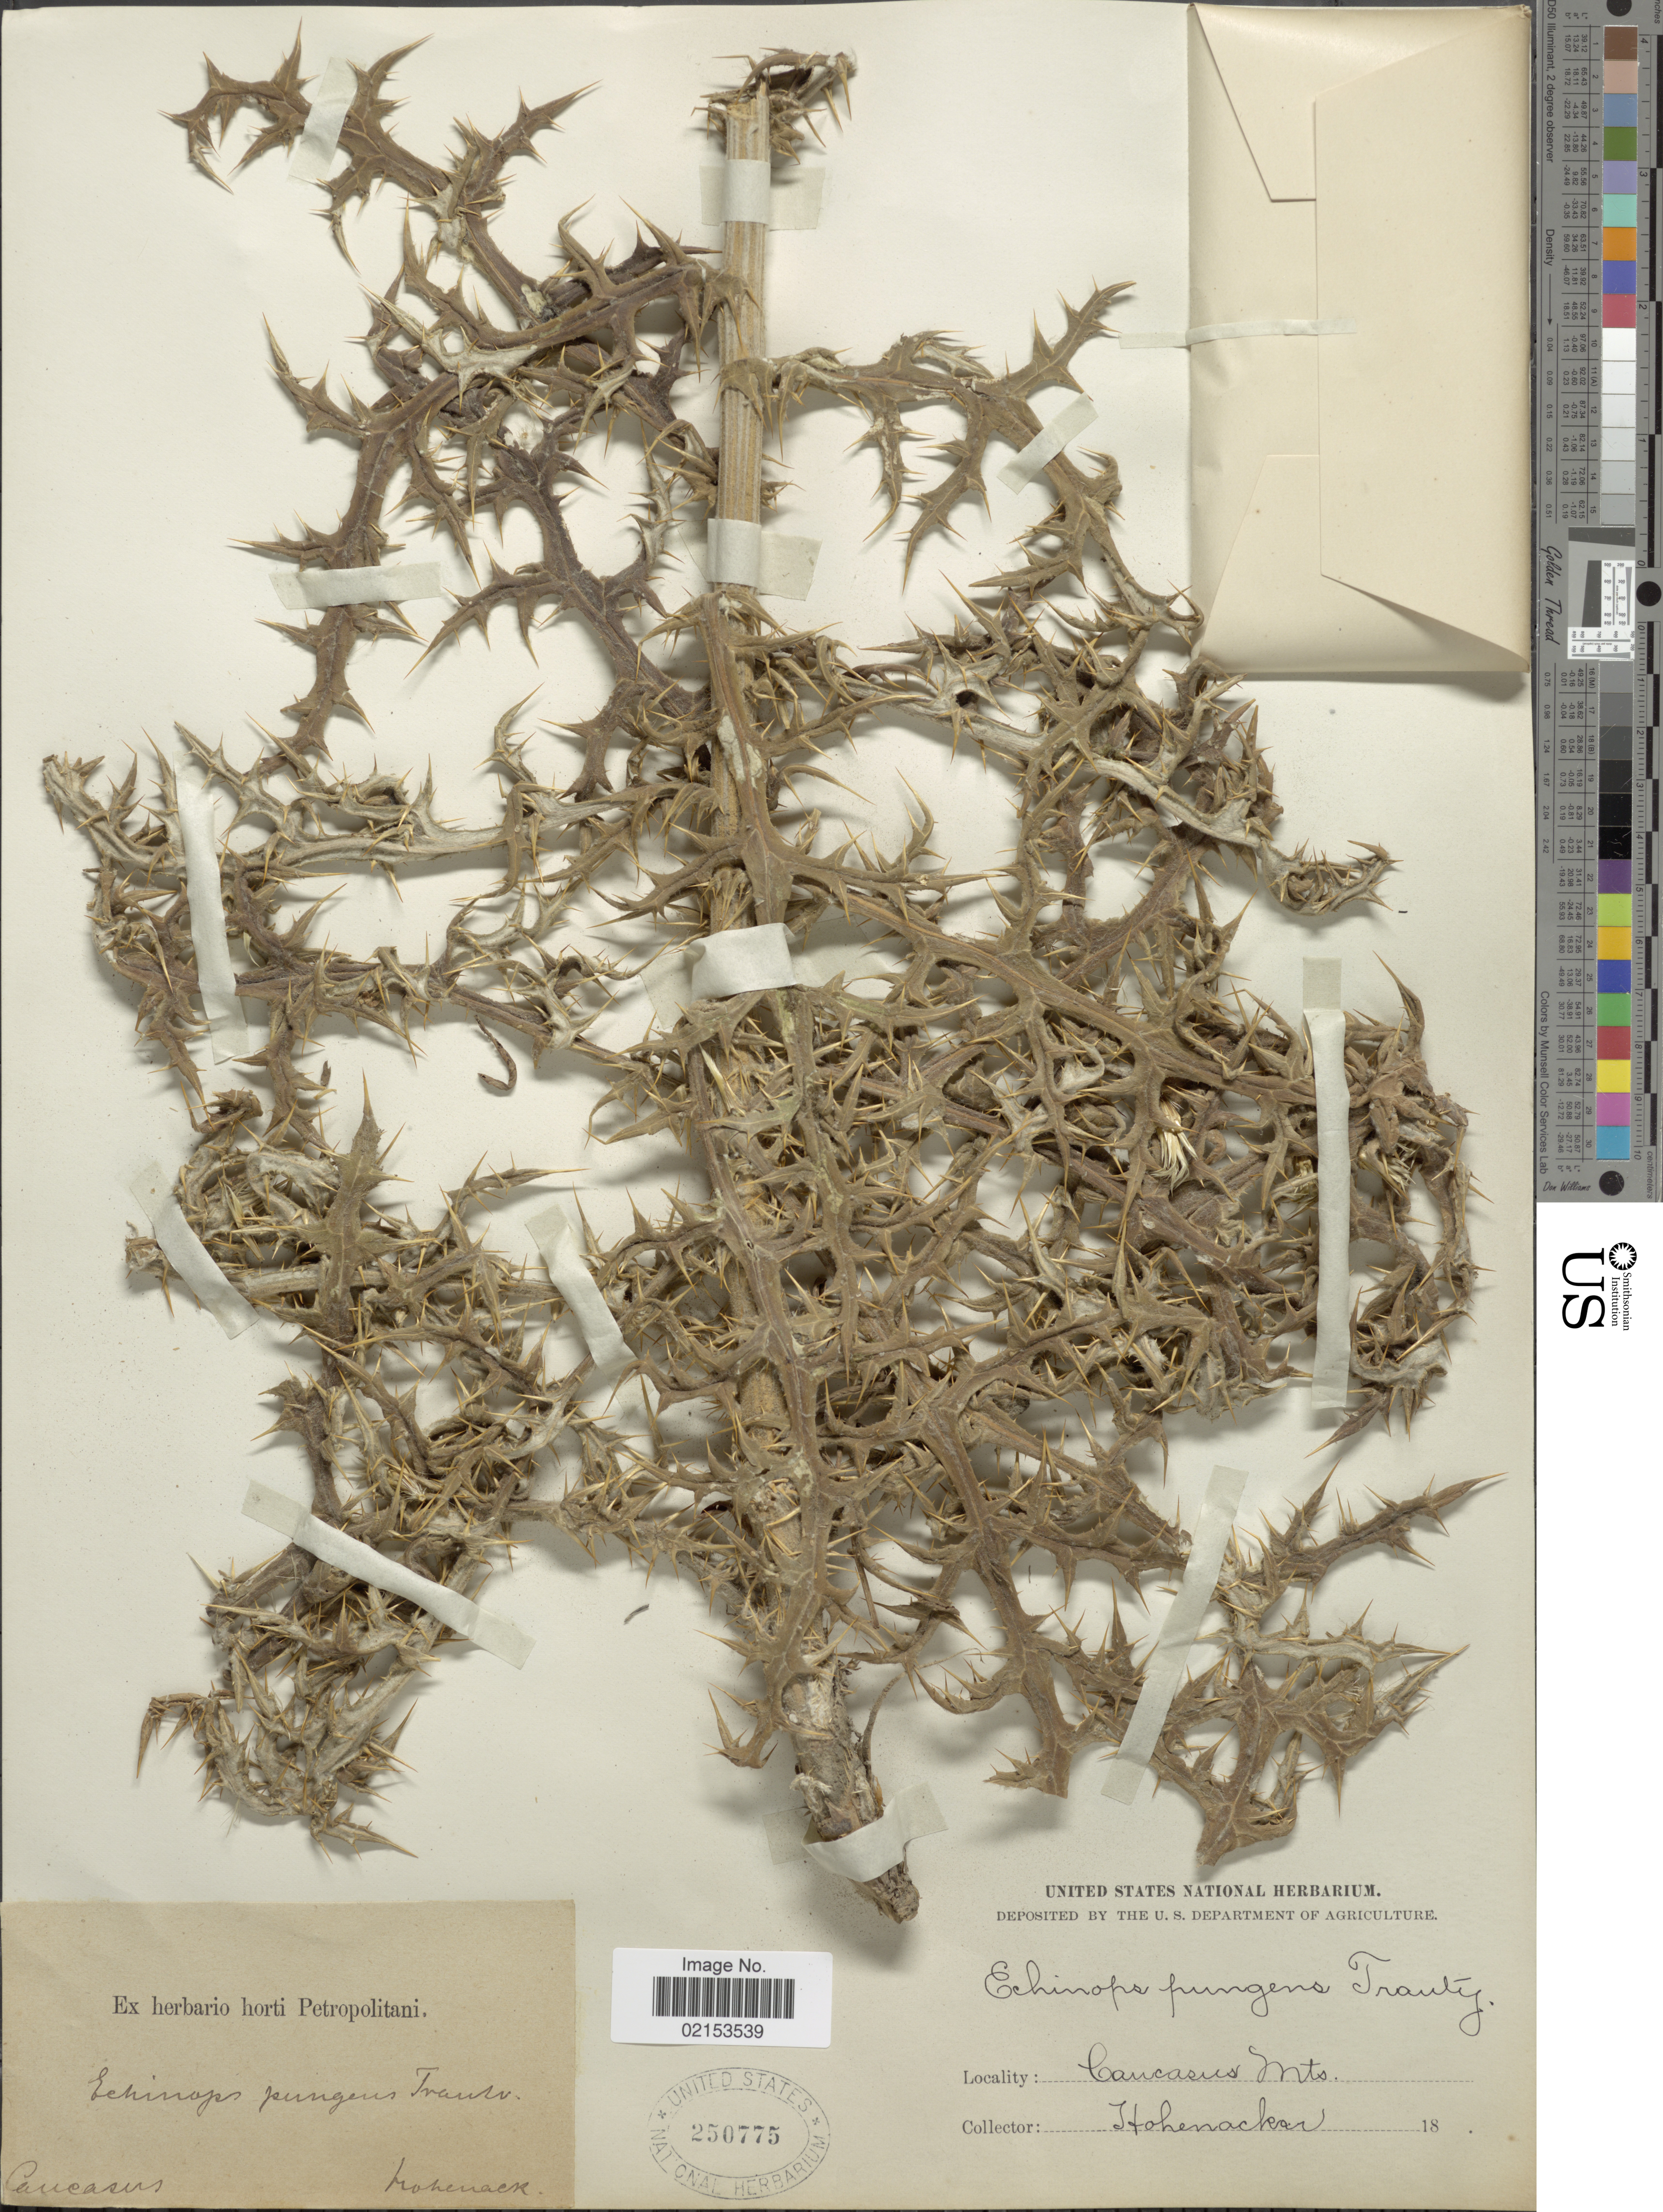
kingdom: Plantae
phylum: Tracheophyta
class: Magnoliopsida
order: Asterales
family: Asteraceae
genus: Echinops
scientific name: Echinops pungens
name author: Trautv.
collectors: Hohenacker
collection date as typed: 18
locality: Caucasus Mts.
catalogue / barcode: US 250775